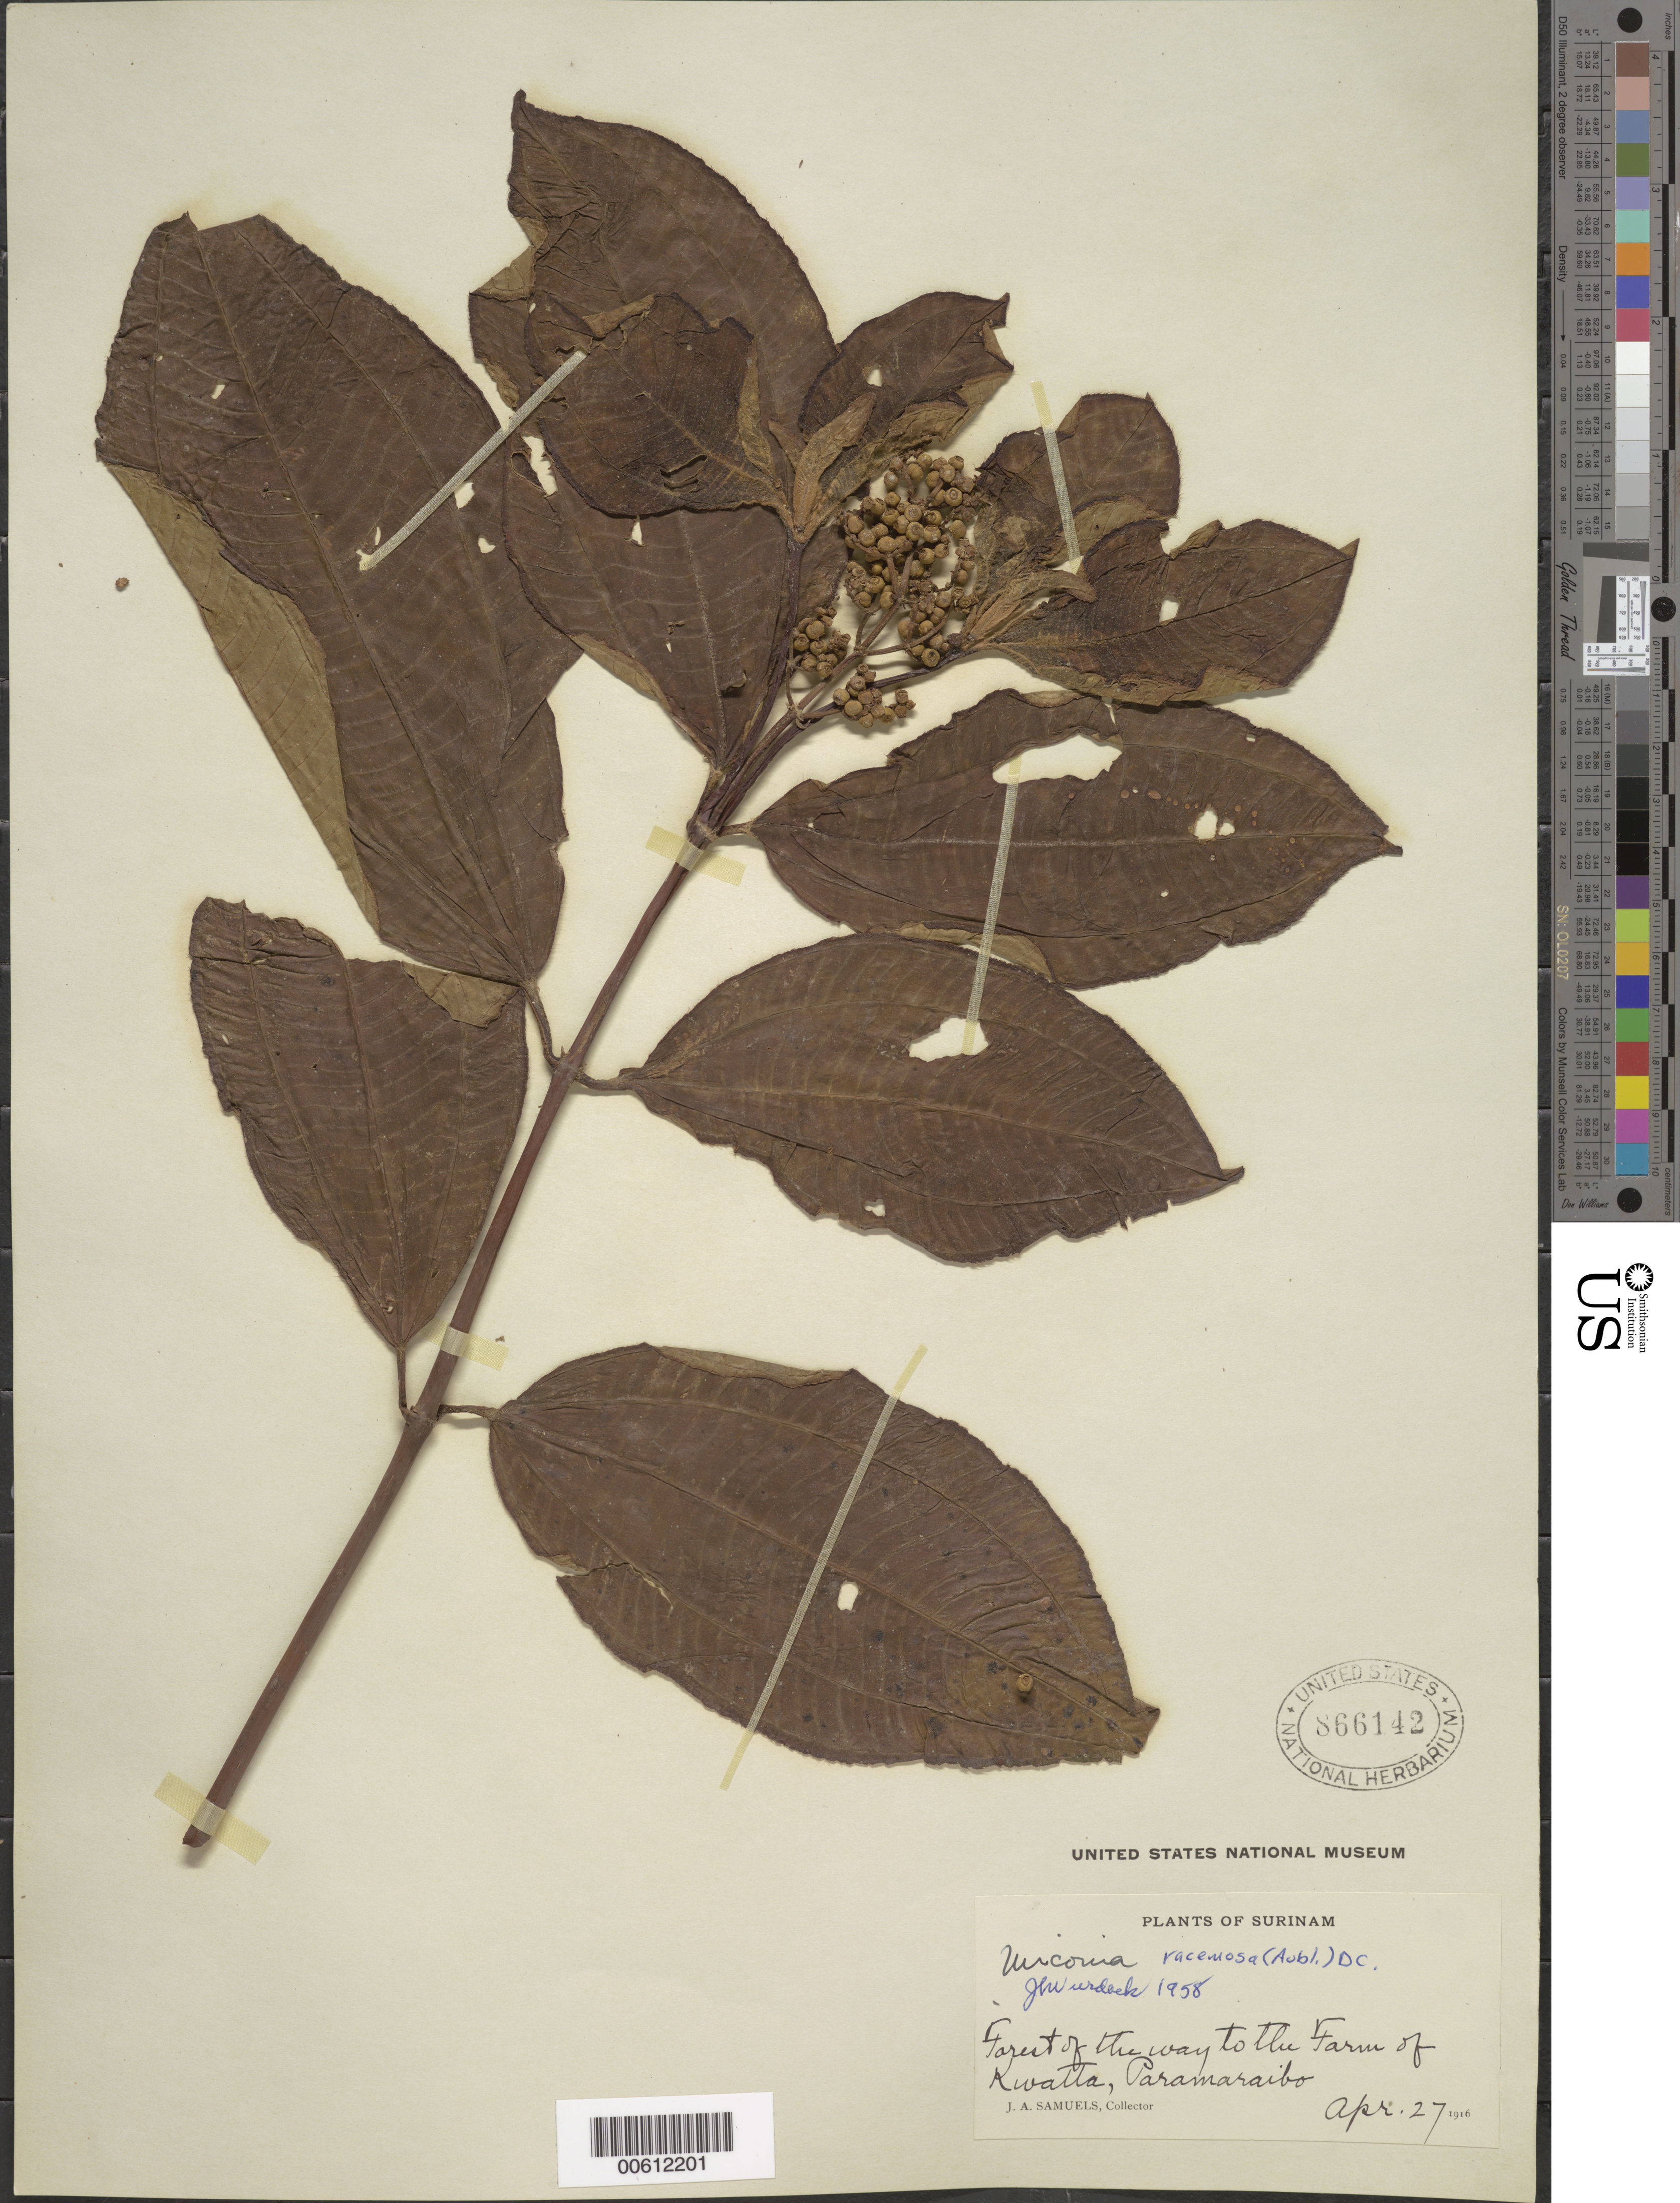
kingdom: Plantae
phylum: Tracheophyta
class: Magnoliopsida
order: Myrtales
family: Melastomataceae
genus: Miconia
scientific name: Miconia racemosa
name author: (Aubl.) DC.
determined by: Wurdack, John J., (US), US (UNITED STATES)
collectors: J. A. Samuels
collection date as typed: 27-Apr-16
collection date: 1916-04-27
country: Suriname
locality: Paramaribo, Kwatta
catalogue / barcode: US 866142